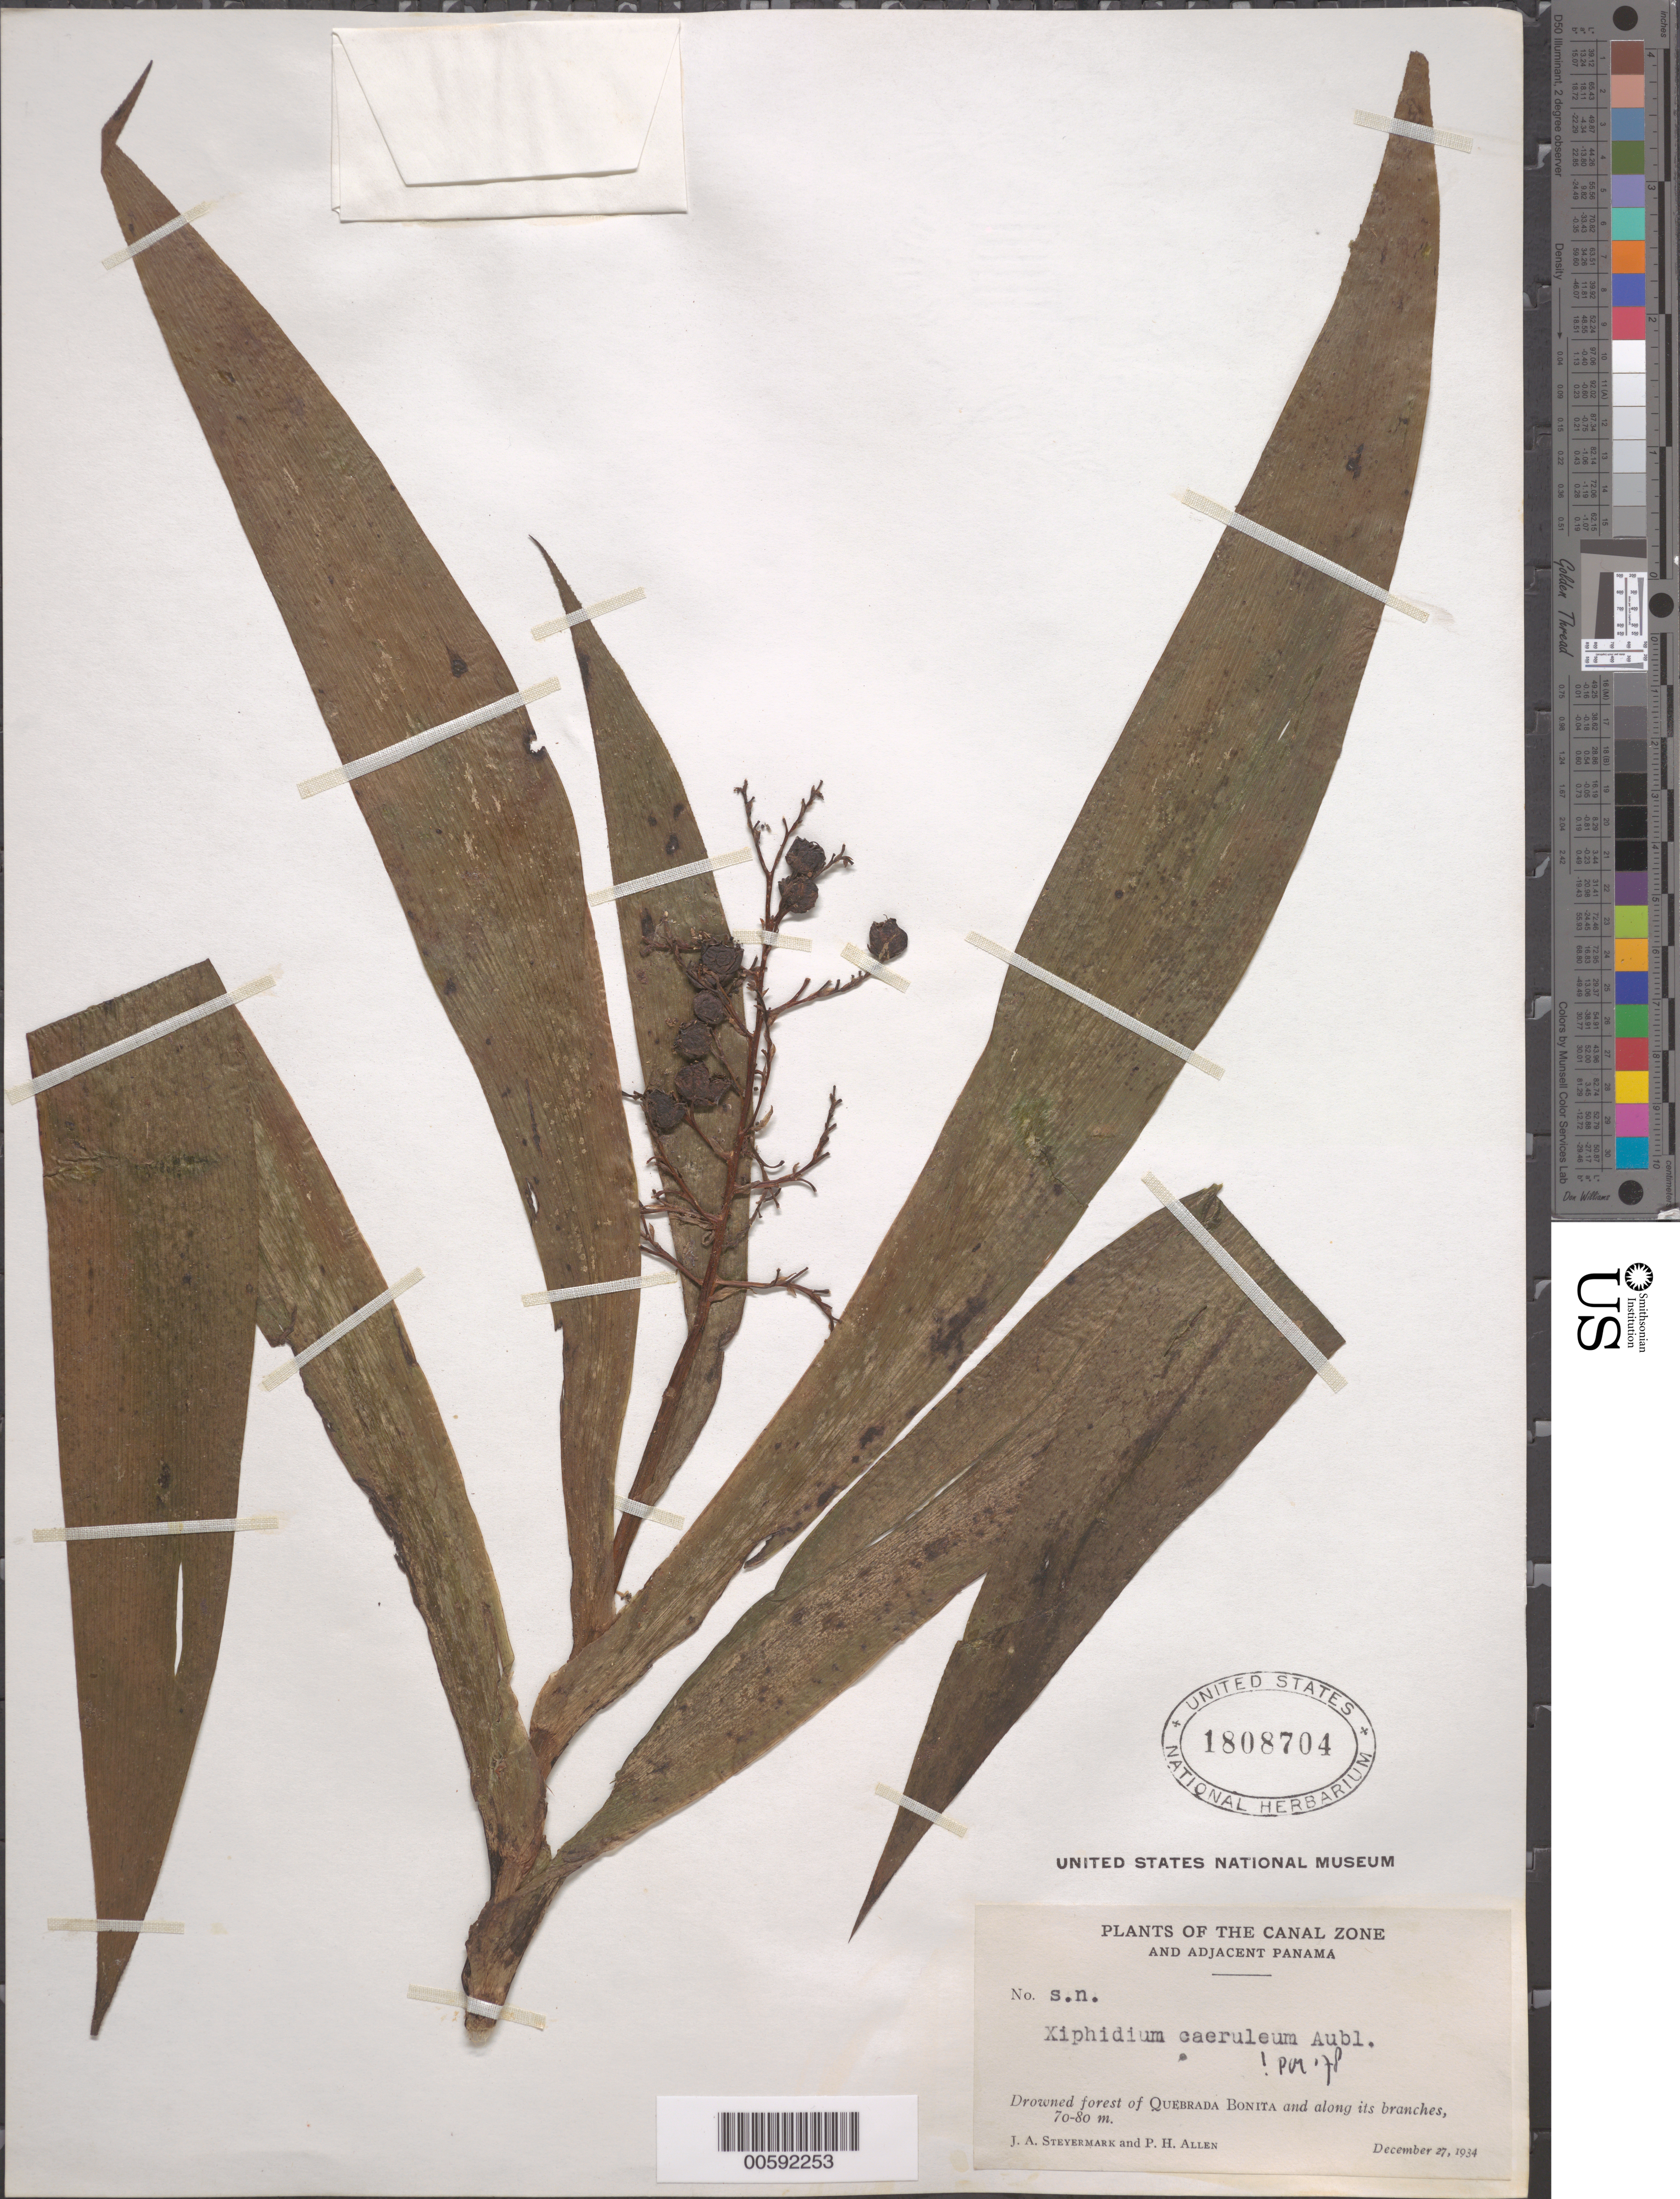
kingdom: Plantae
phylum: Tracheophyta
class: Liliopsida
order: Commelinales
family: Haemodoraceae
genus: Xiphidium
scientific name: Xiphidium caeruleum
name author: Aubl.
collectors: J. Steyermark & P. H. Allen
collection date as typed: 27 Dec 1934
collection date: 1934-12-27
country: Panama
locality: Quebrada Bonita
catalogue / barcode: US 1808704